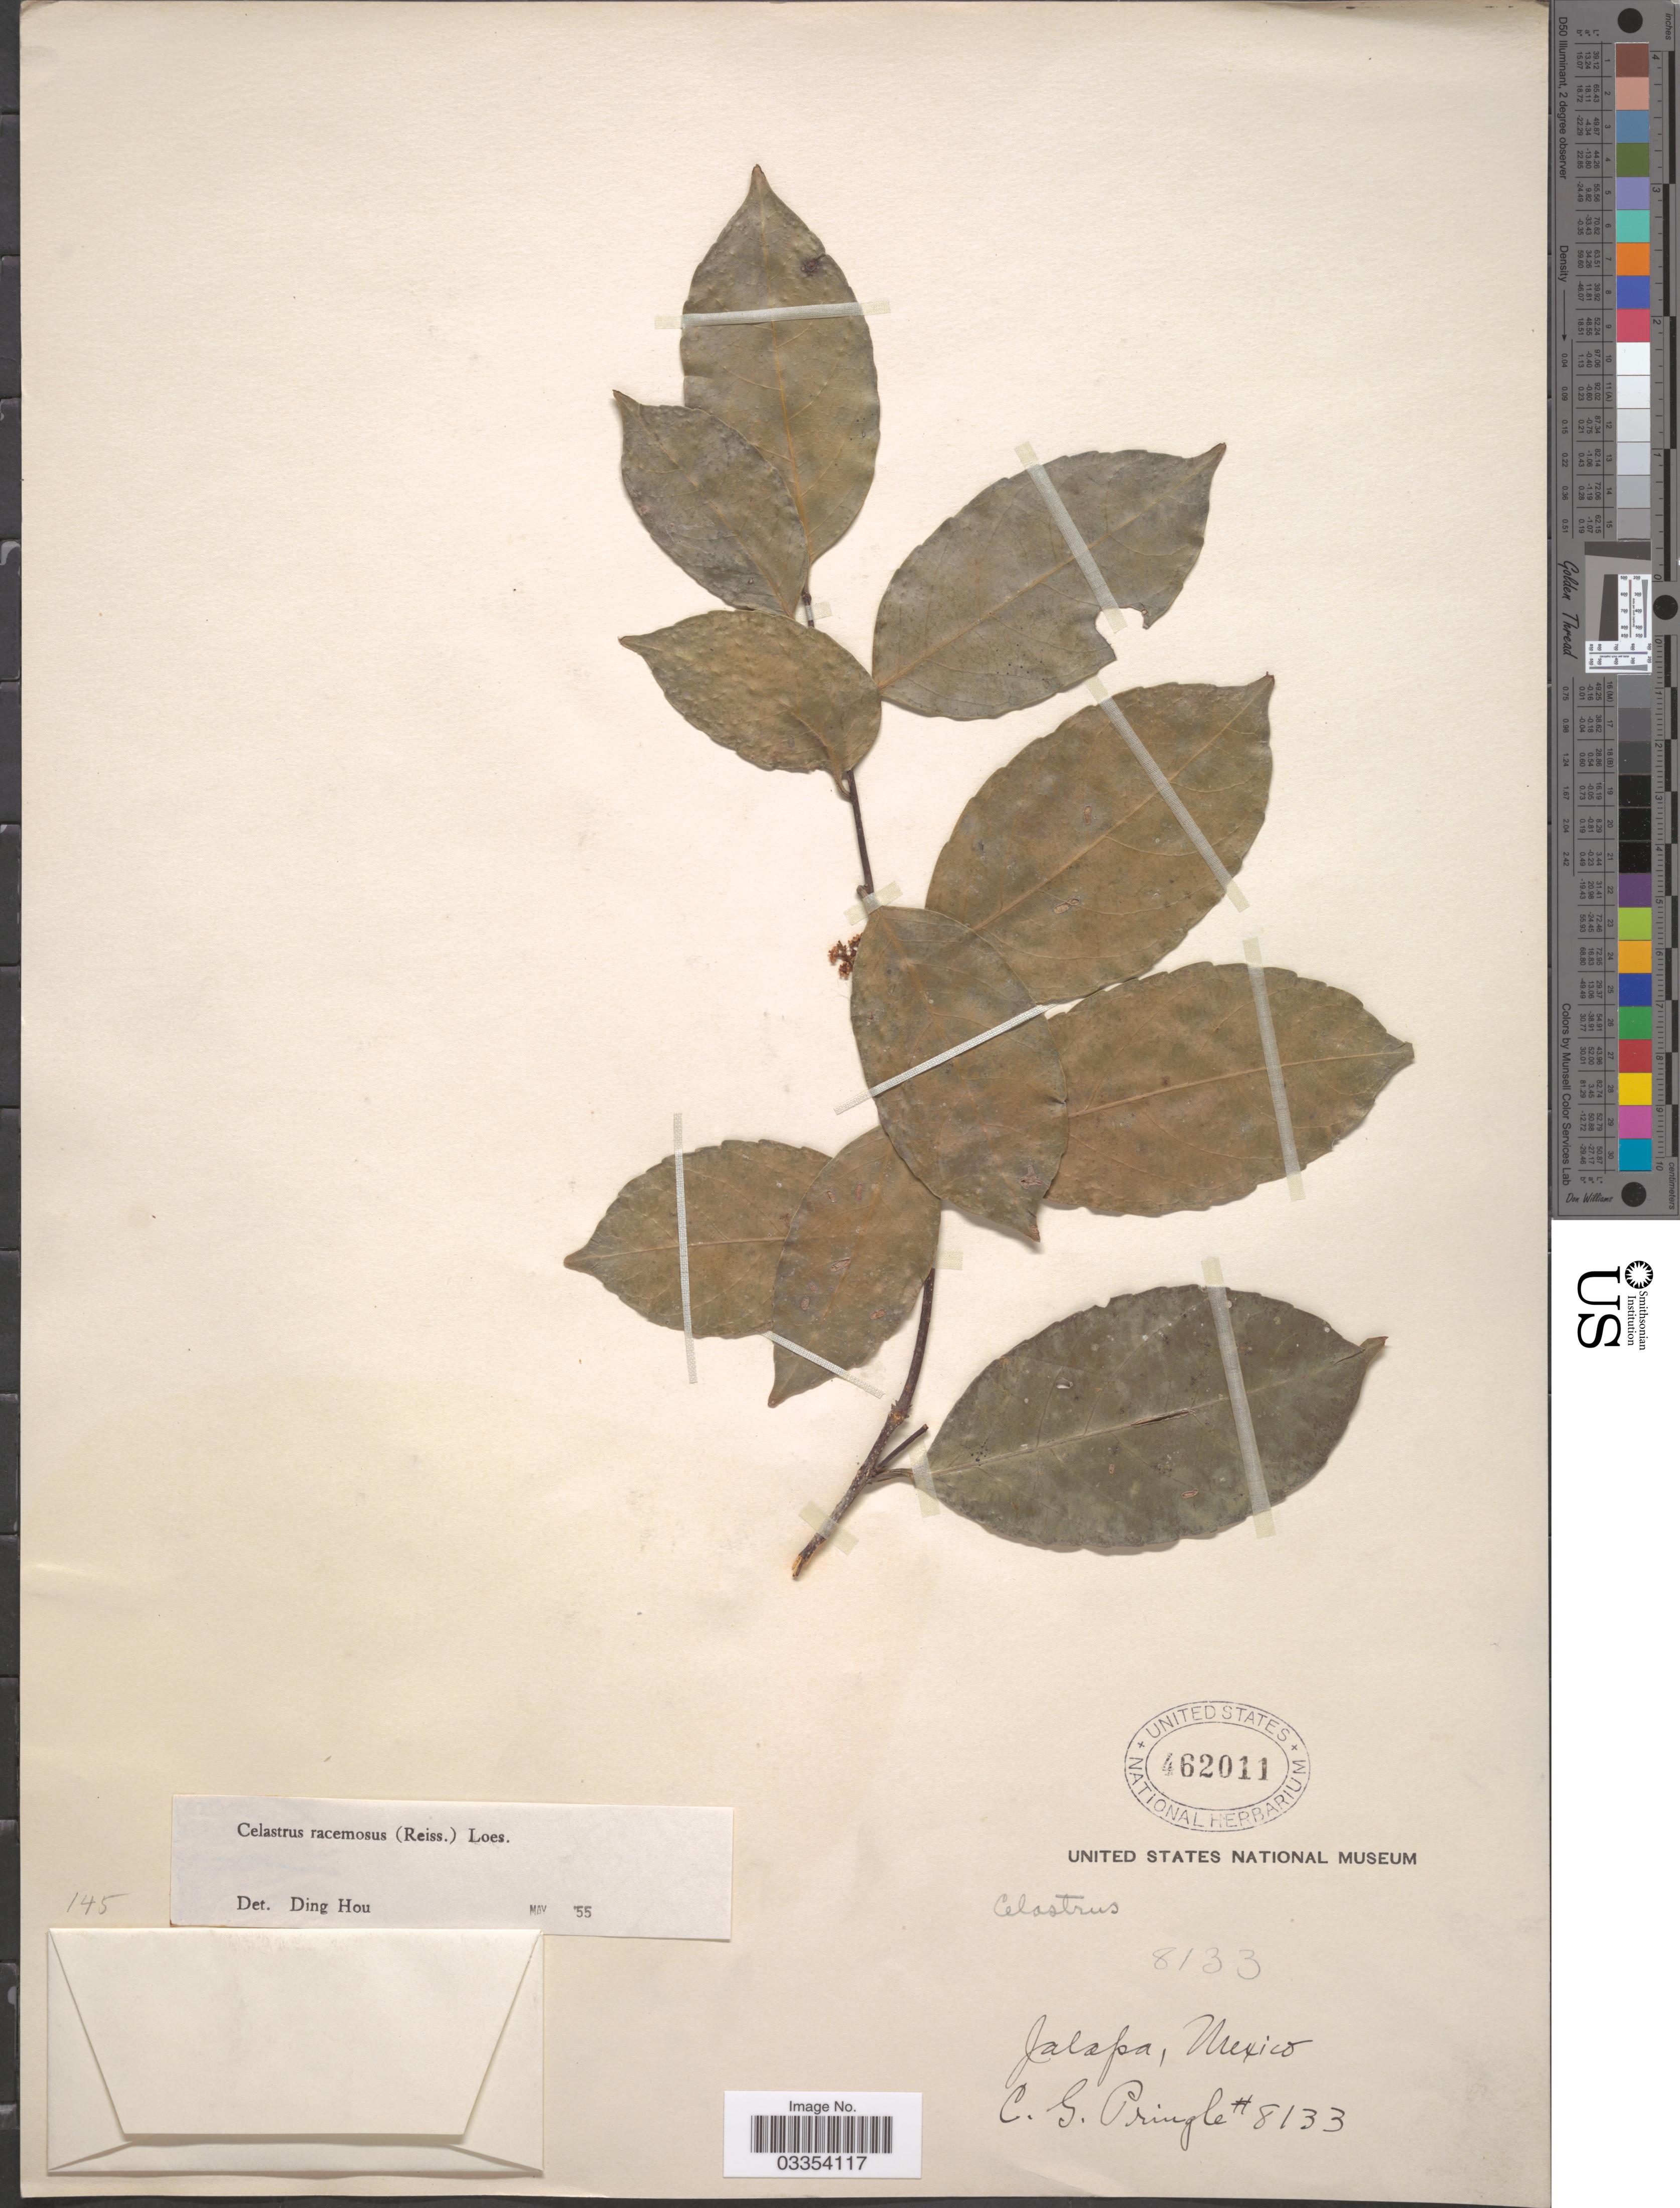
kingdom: Plantae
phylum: Tracheophyta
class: Magnoliopsida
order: Celastrales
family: Celastraceae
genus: Celastrus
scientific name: Celastrus liebmannii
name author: Standl.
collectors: C. G. Pringle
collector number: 8133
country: Mexico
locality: Jalapa.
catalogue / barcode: US 462011